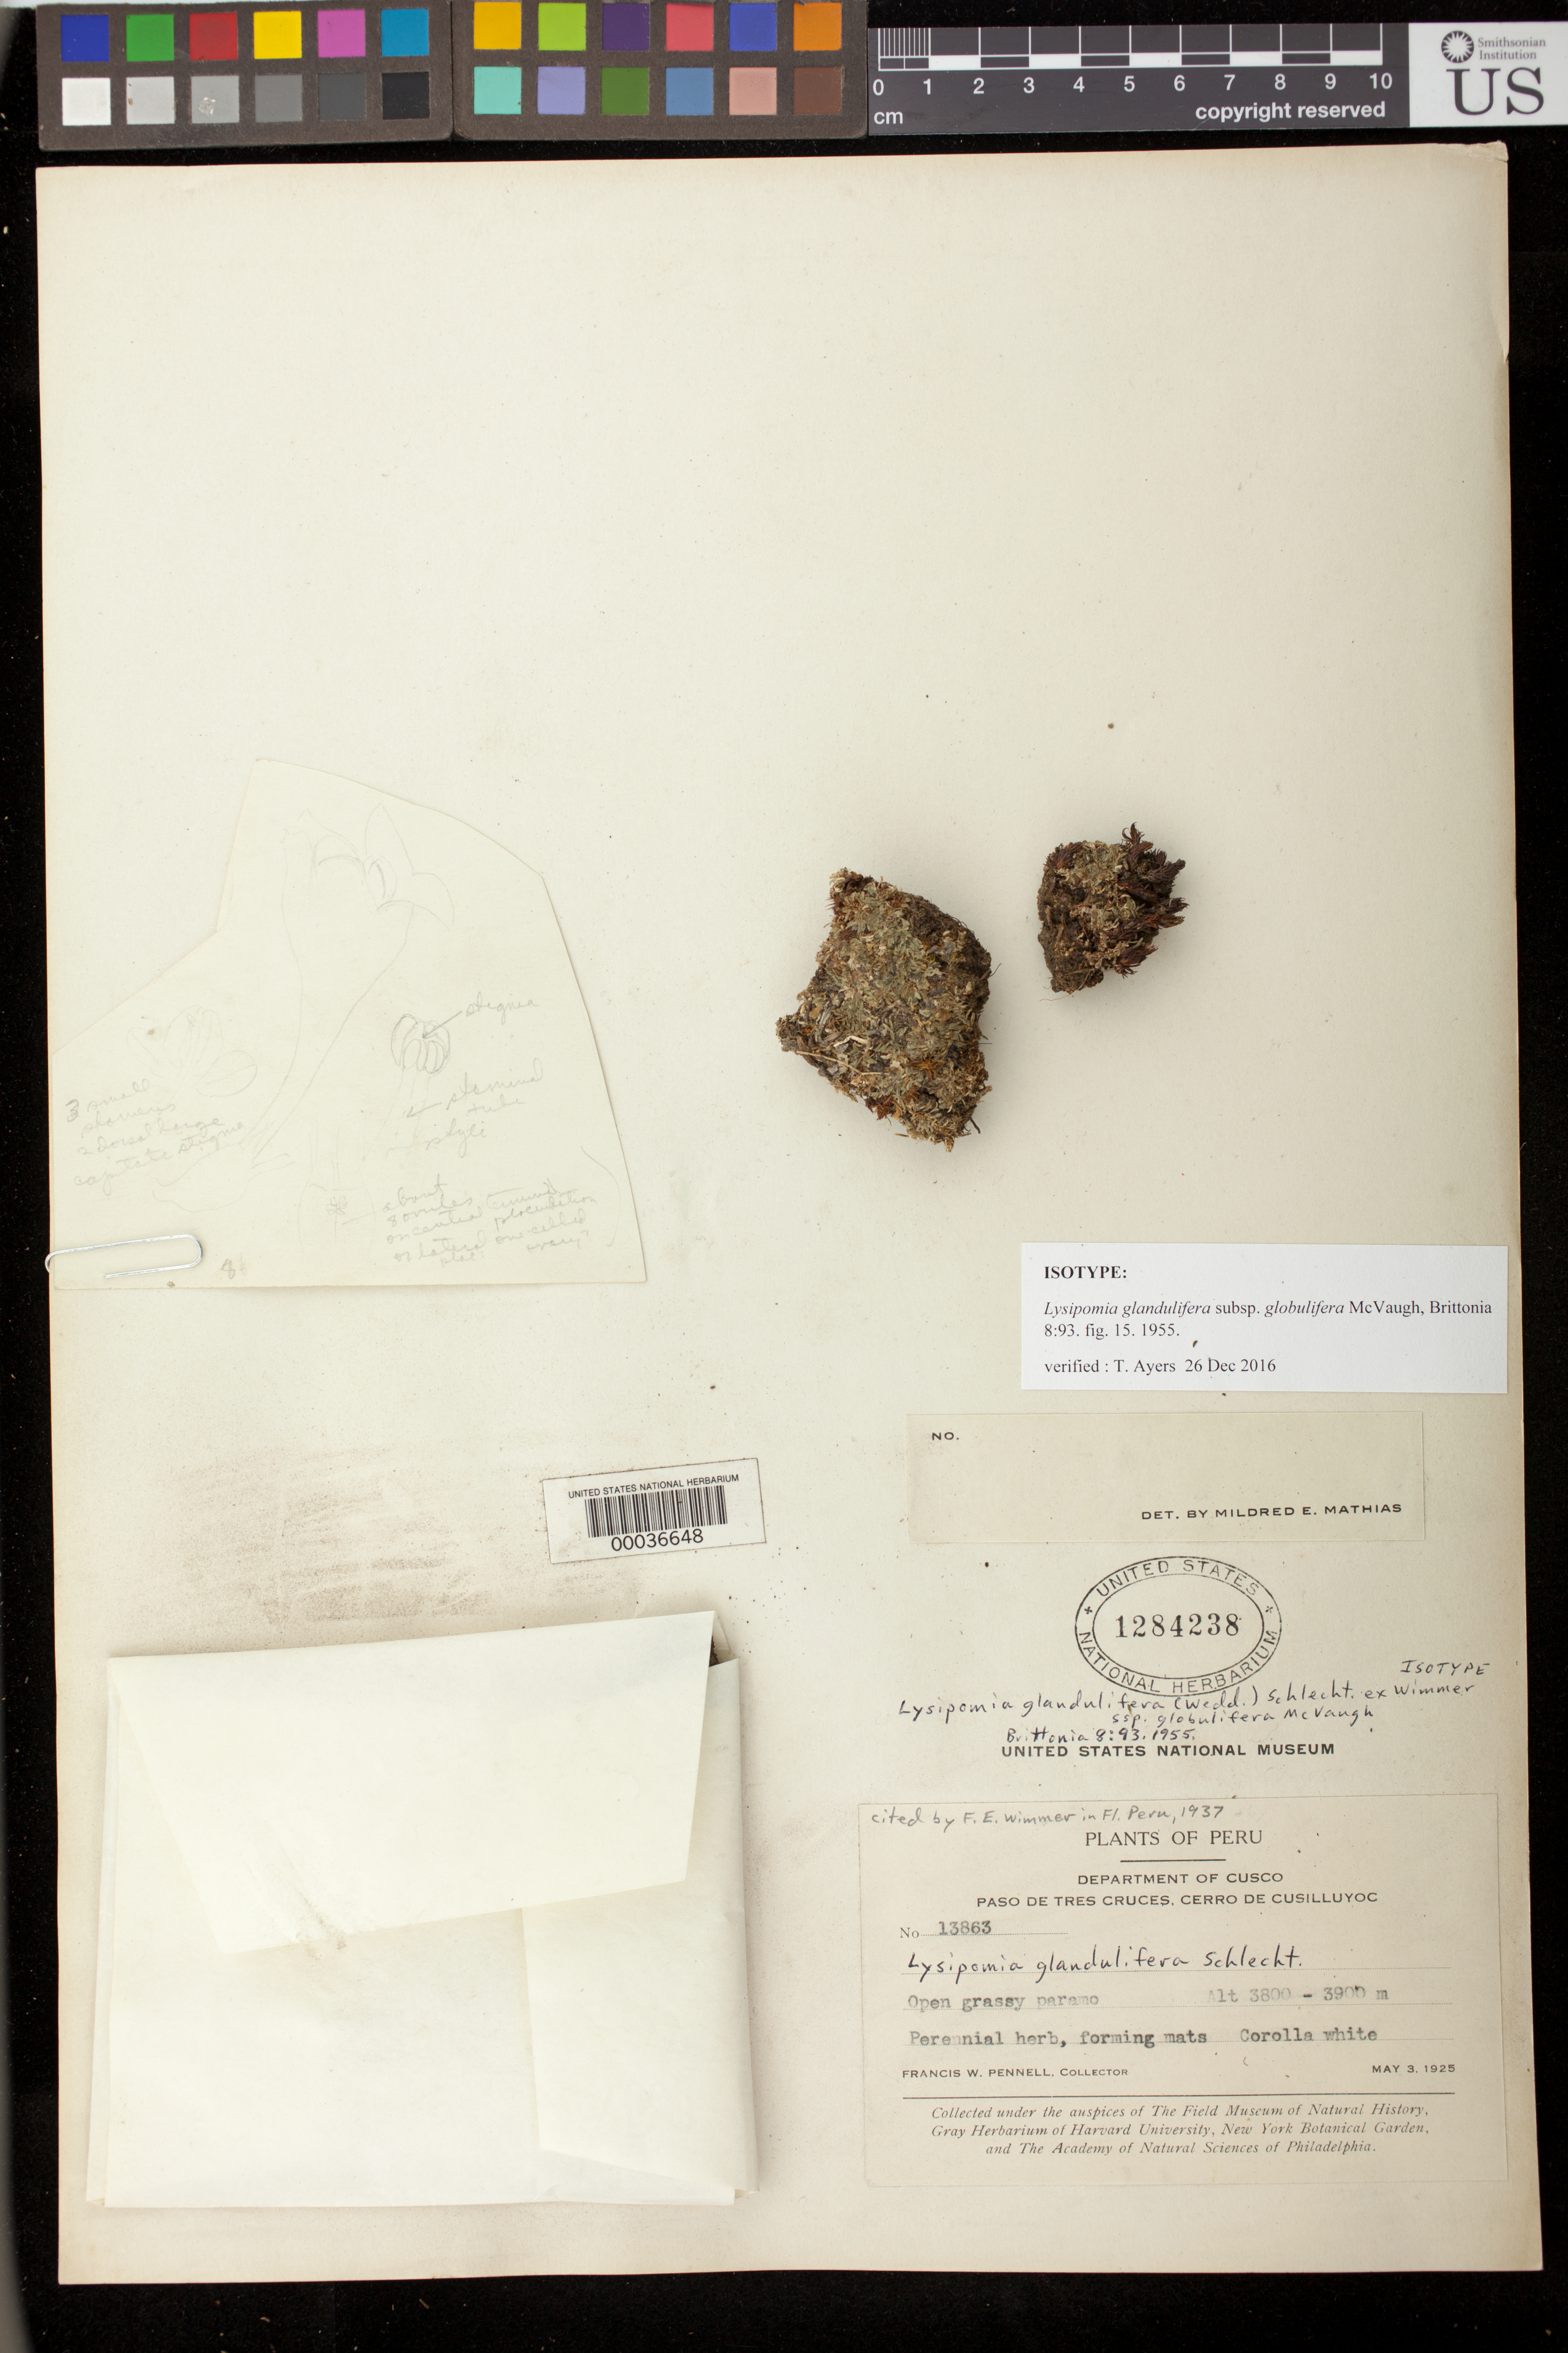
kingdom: Plantae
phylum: Tracheophyta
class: Magnoliopsida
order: Asterales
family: Campanulaceae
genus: Lysipomia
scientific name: Lysipomia glandulifera subsp. globulifera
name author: McVaugh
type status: Isotype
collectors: F. W. Pennell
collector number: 13863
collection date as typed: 03 May 1925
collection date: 1925-05-03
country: Peru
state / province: Cusco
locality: Paso de Tres Cruces, Cerro de Cusilluyoc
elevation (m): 3800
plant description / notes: Pencil sketch of floral characters attached, unknown date and origin.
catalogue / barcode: US 1284238